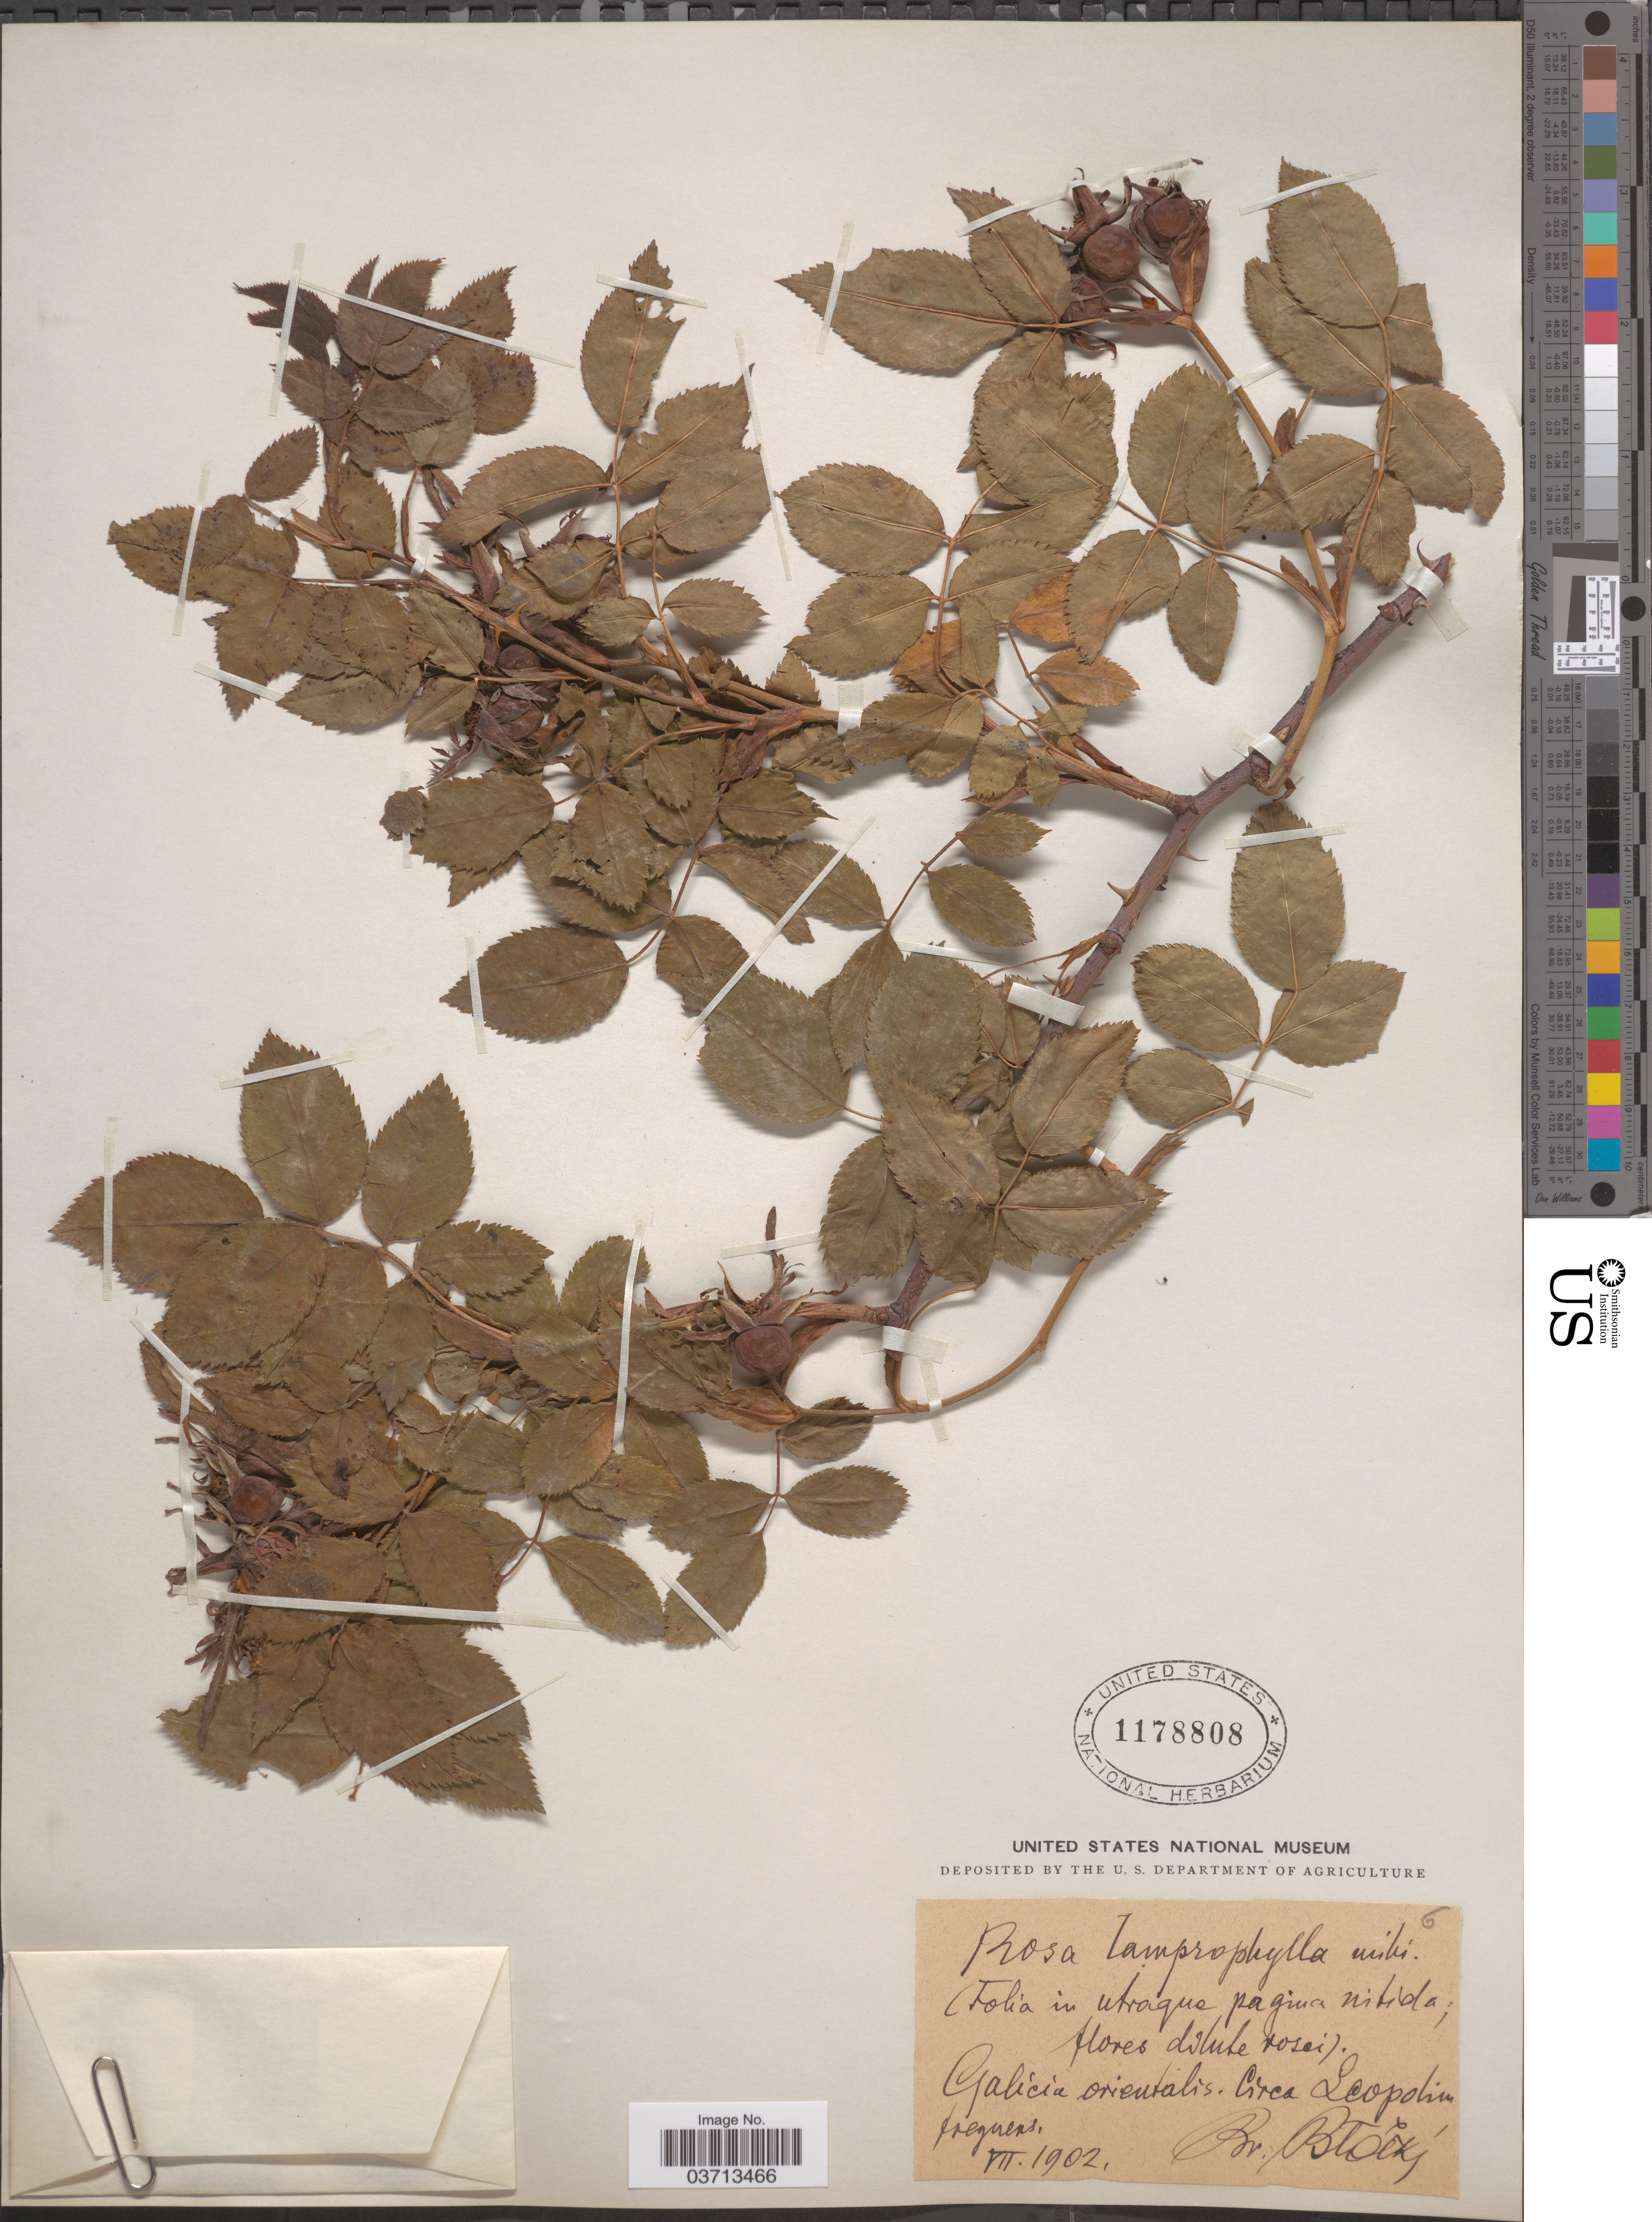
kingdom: Plantae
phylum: Tracheophyta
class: Magnoliopsida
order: Rosales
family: Rosaceae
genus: Rosa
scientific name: Rosa lamprophylla ined.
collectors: B. Blocki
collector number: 6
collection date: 1902-07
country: Ukraine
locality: Galicia orientalis. Cerca Leopolim frequens.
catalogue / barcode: US 1178808